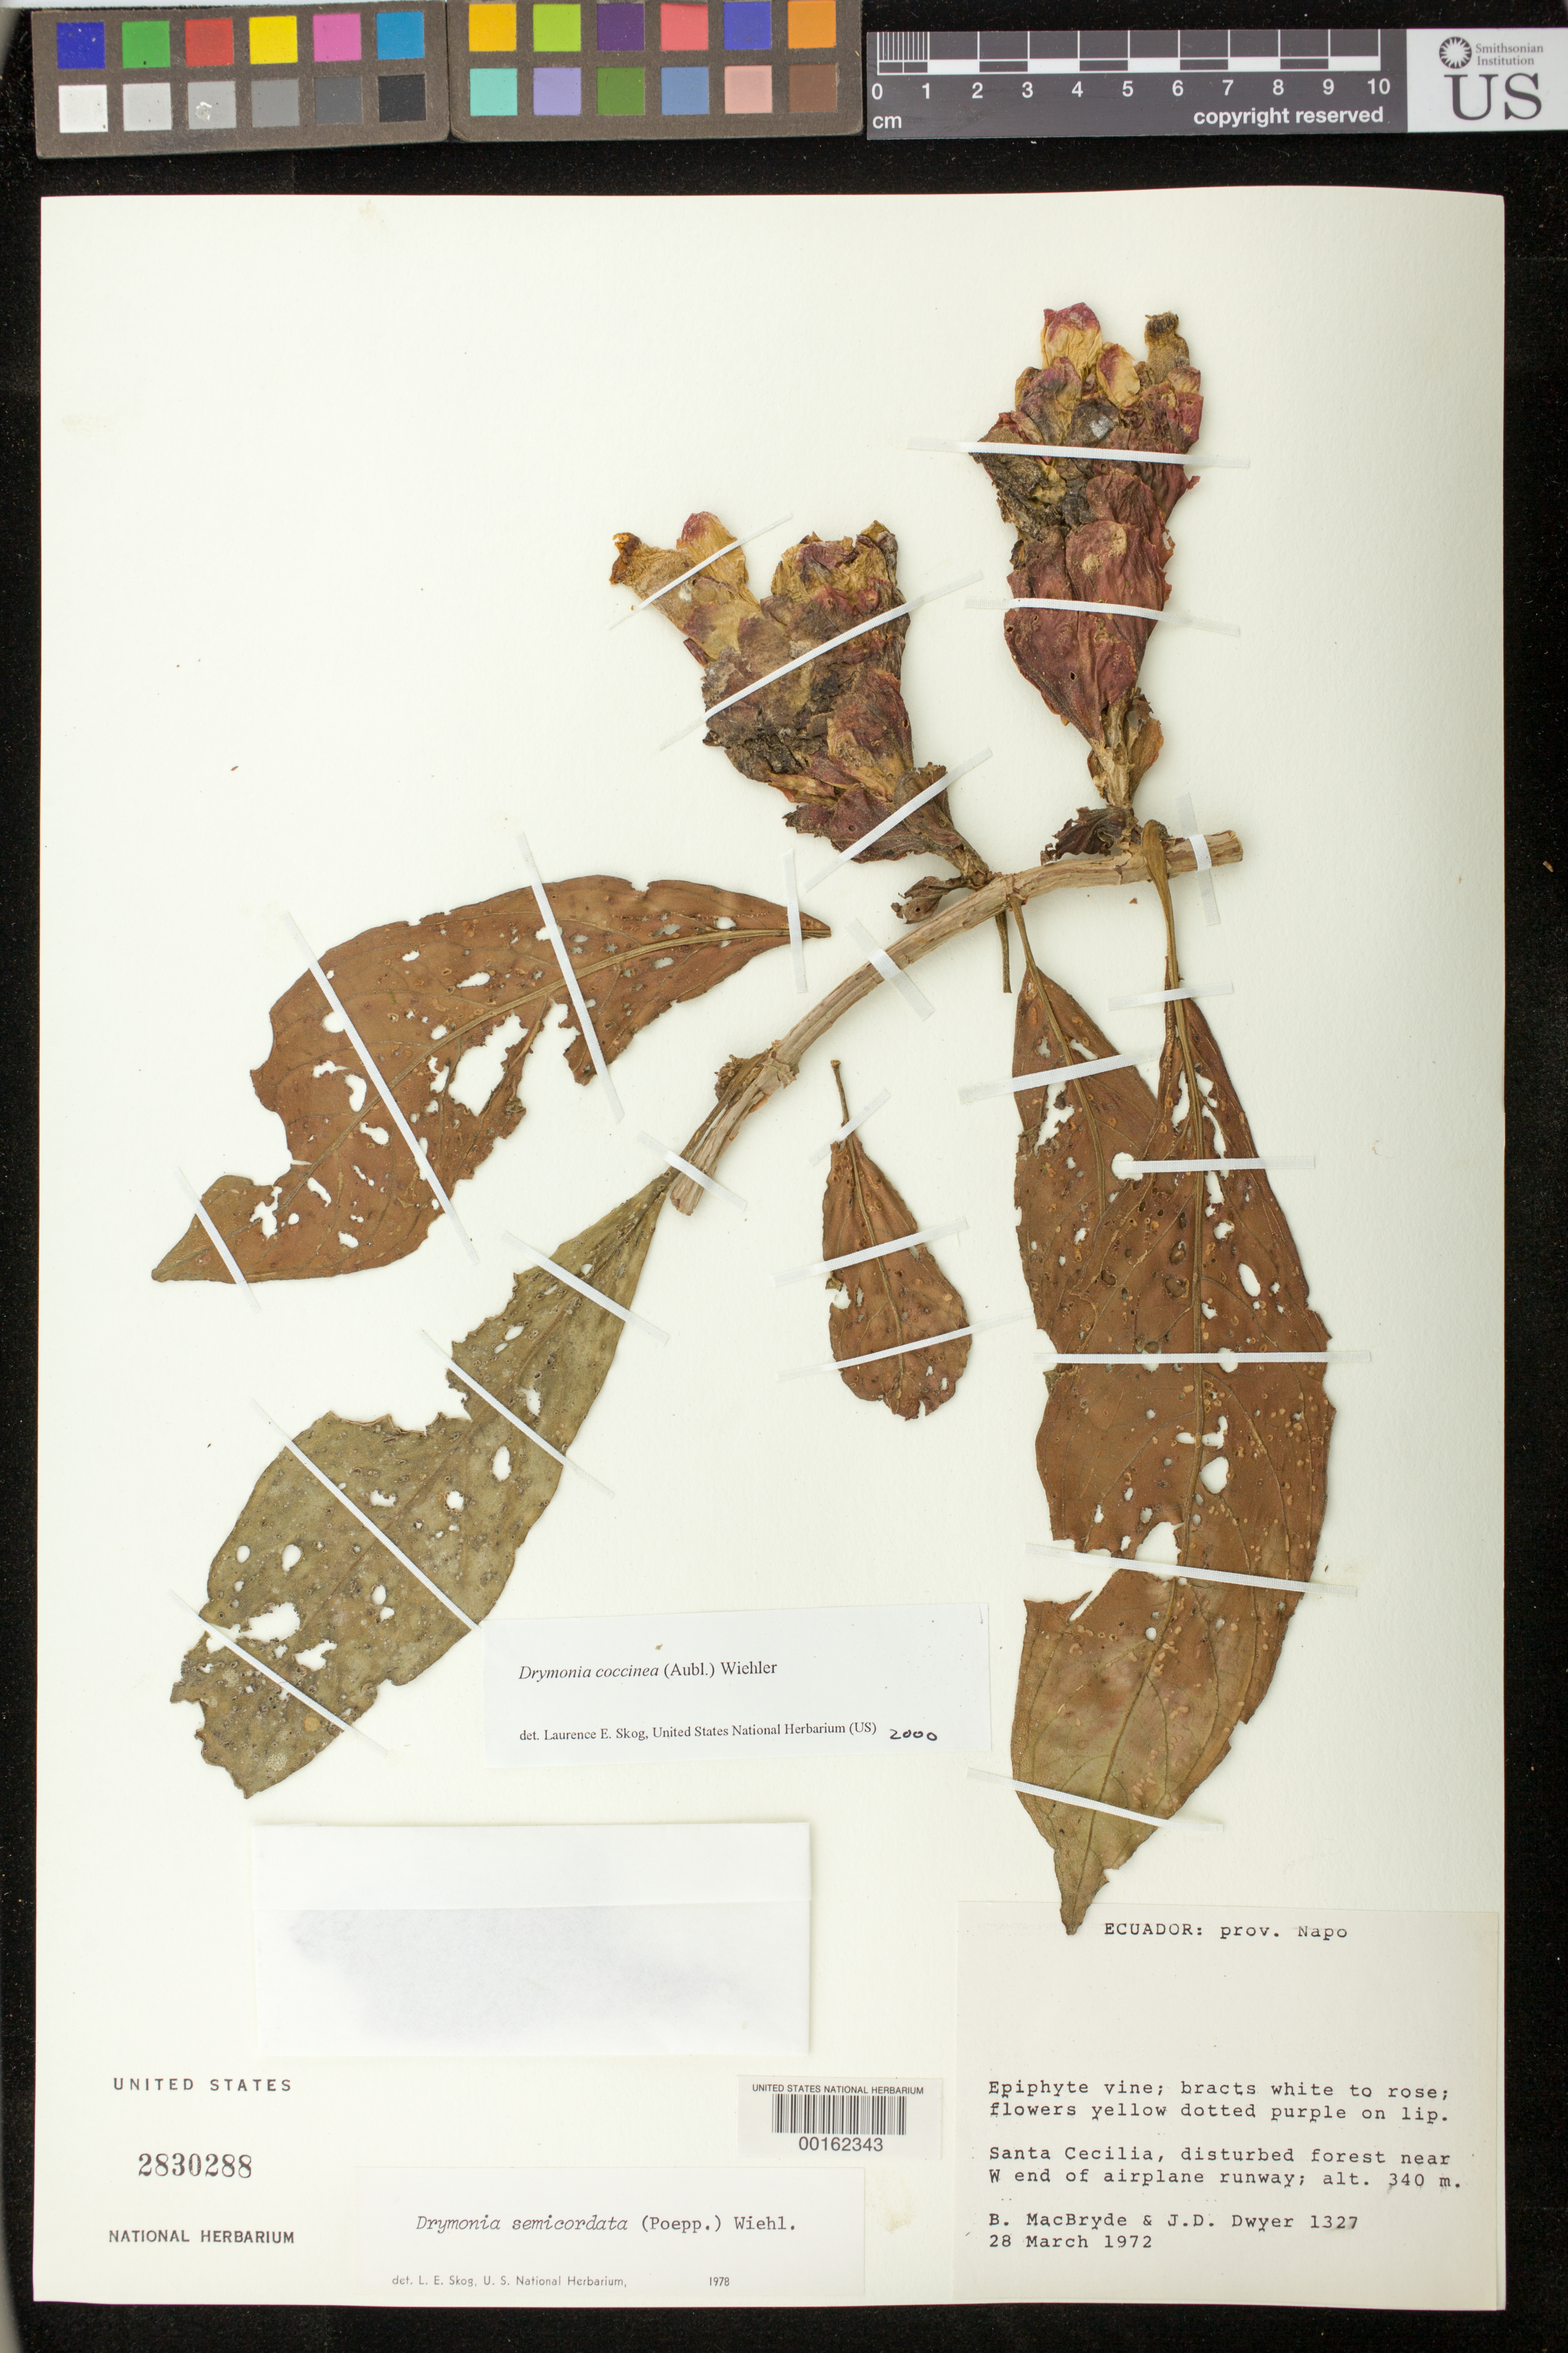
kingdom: Plantae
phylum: Tracheophyta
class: Magnoliopsida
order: Lamiales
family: Gesneriaceae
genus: Drymonia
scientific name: Drymonia coccinea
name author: (Aubl.) Wiehler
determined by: Skog, Laurence E.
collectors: B. MacBryde & J. D. Dwyer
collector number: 1327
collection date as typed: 28 Mar 1972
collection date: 1972-03-28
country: Ecuador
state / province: Sucumbíos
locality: Napo.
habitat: Disturbed forest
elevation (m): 340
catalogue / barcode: US 2830288